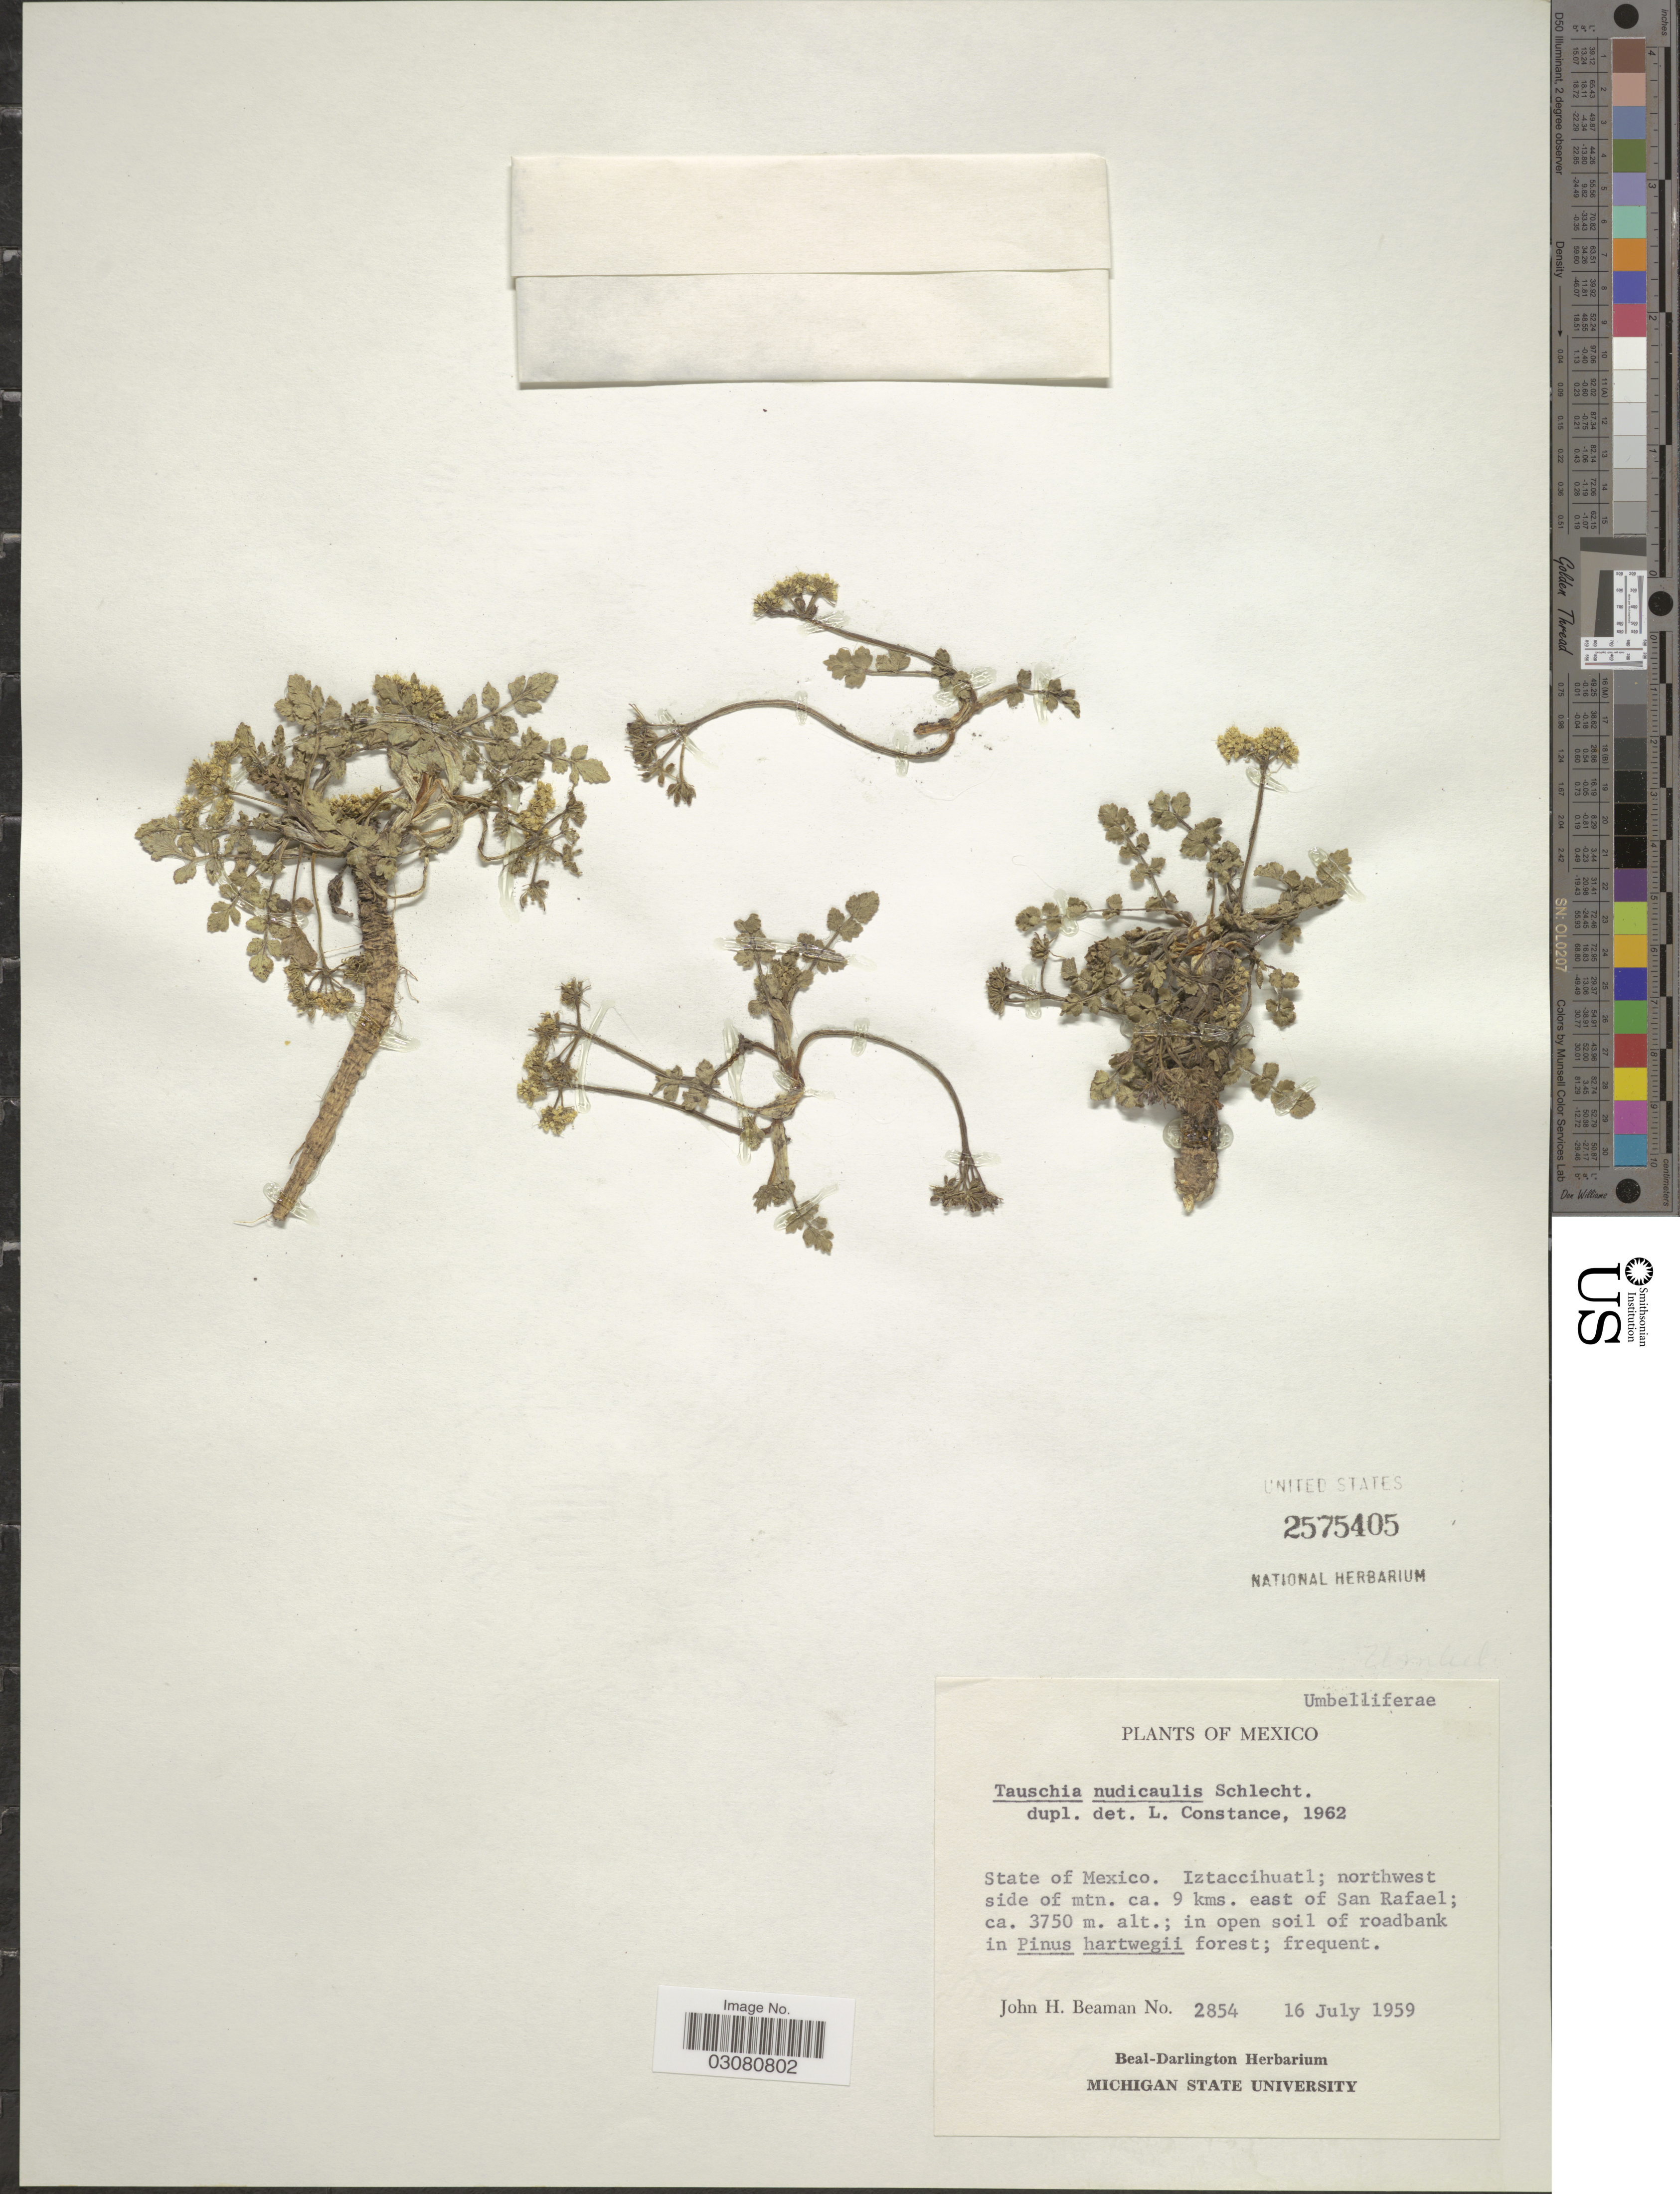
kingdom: Plantae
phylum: Tracheophyta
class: Magnoliopsida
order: Apiales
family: Apiaceae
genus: Tauschia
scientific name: Tauschia nudicaulis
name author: Schltdl.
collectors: J. H. Beaman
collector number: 2854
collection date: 1959-07-16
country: Mexico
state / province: México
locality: Iztaccihuatl; northwest side of mtn. ca. 9 kms. east of San Rafael.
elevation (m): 3750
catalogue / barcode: US 2575405